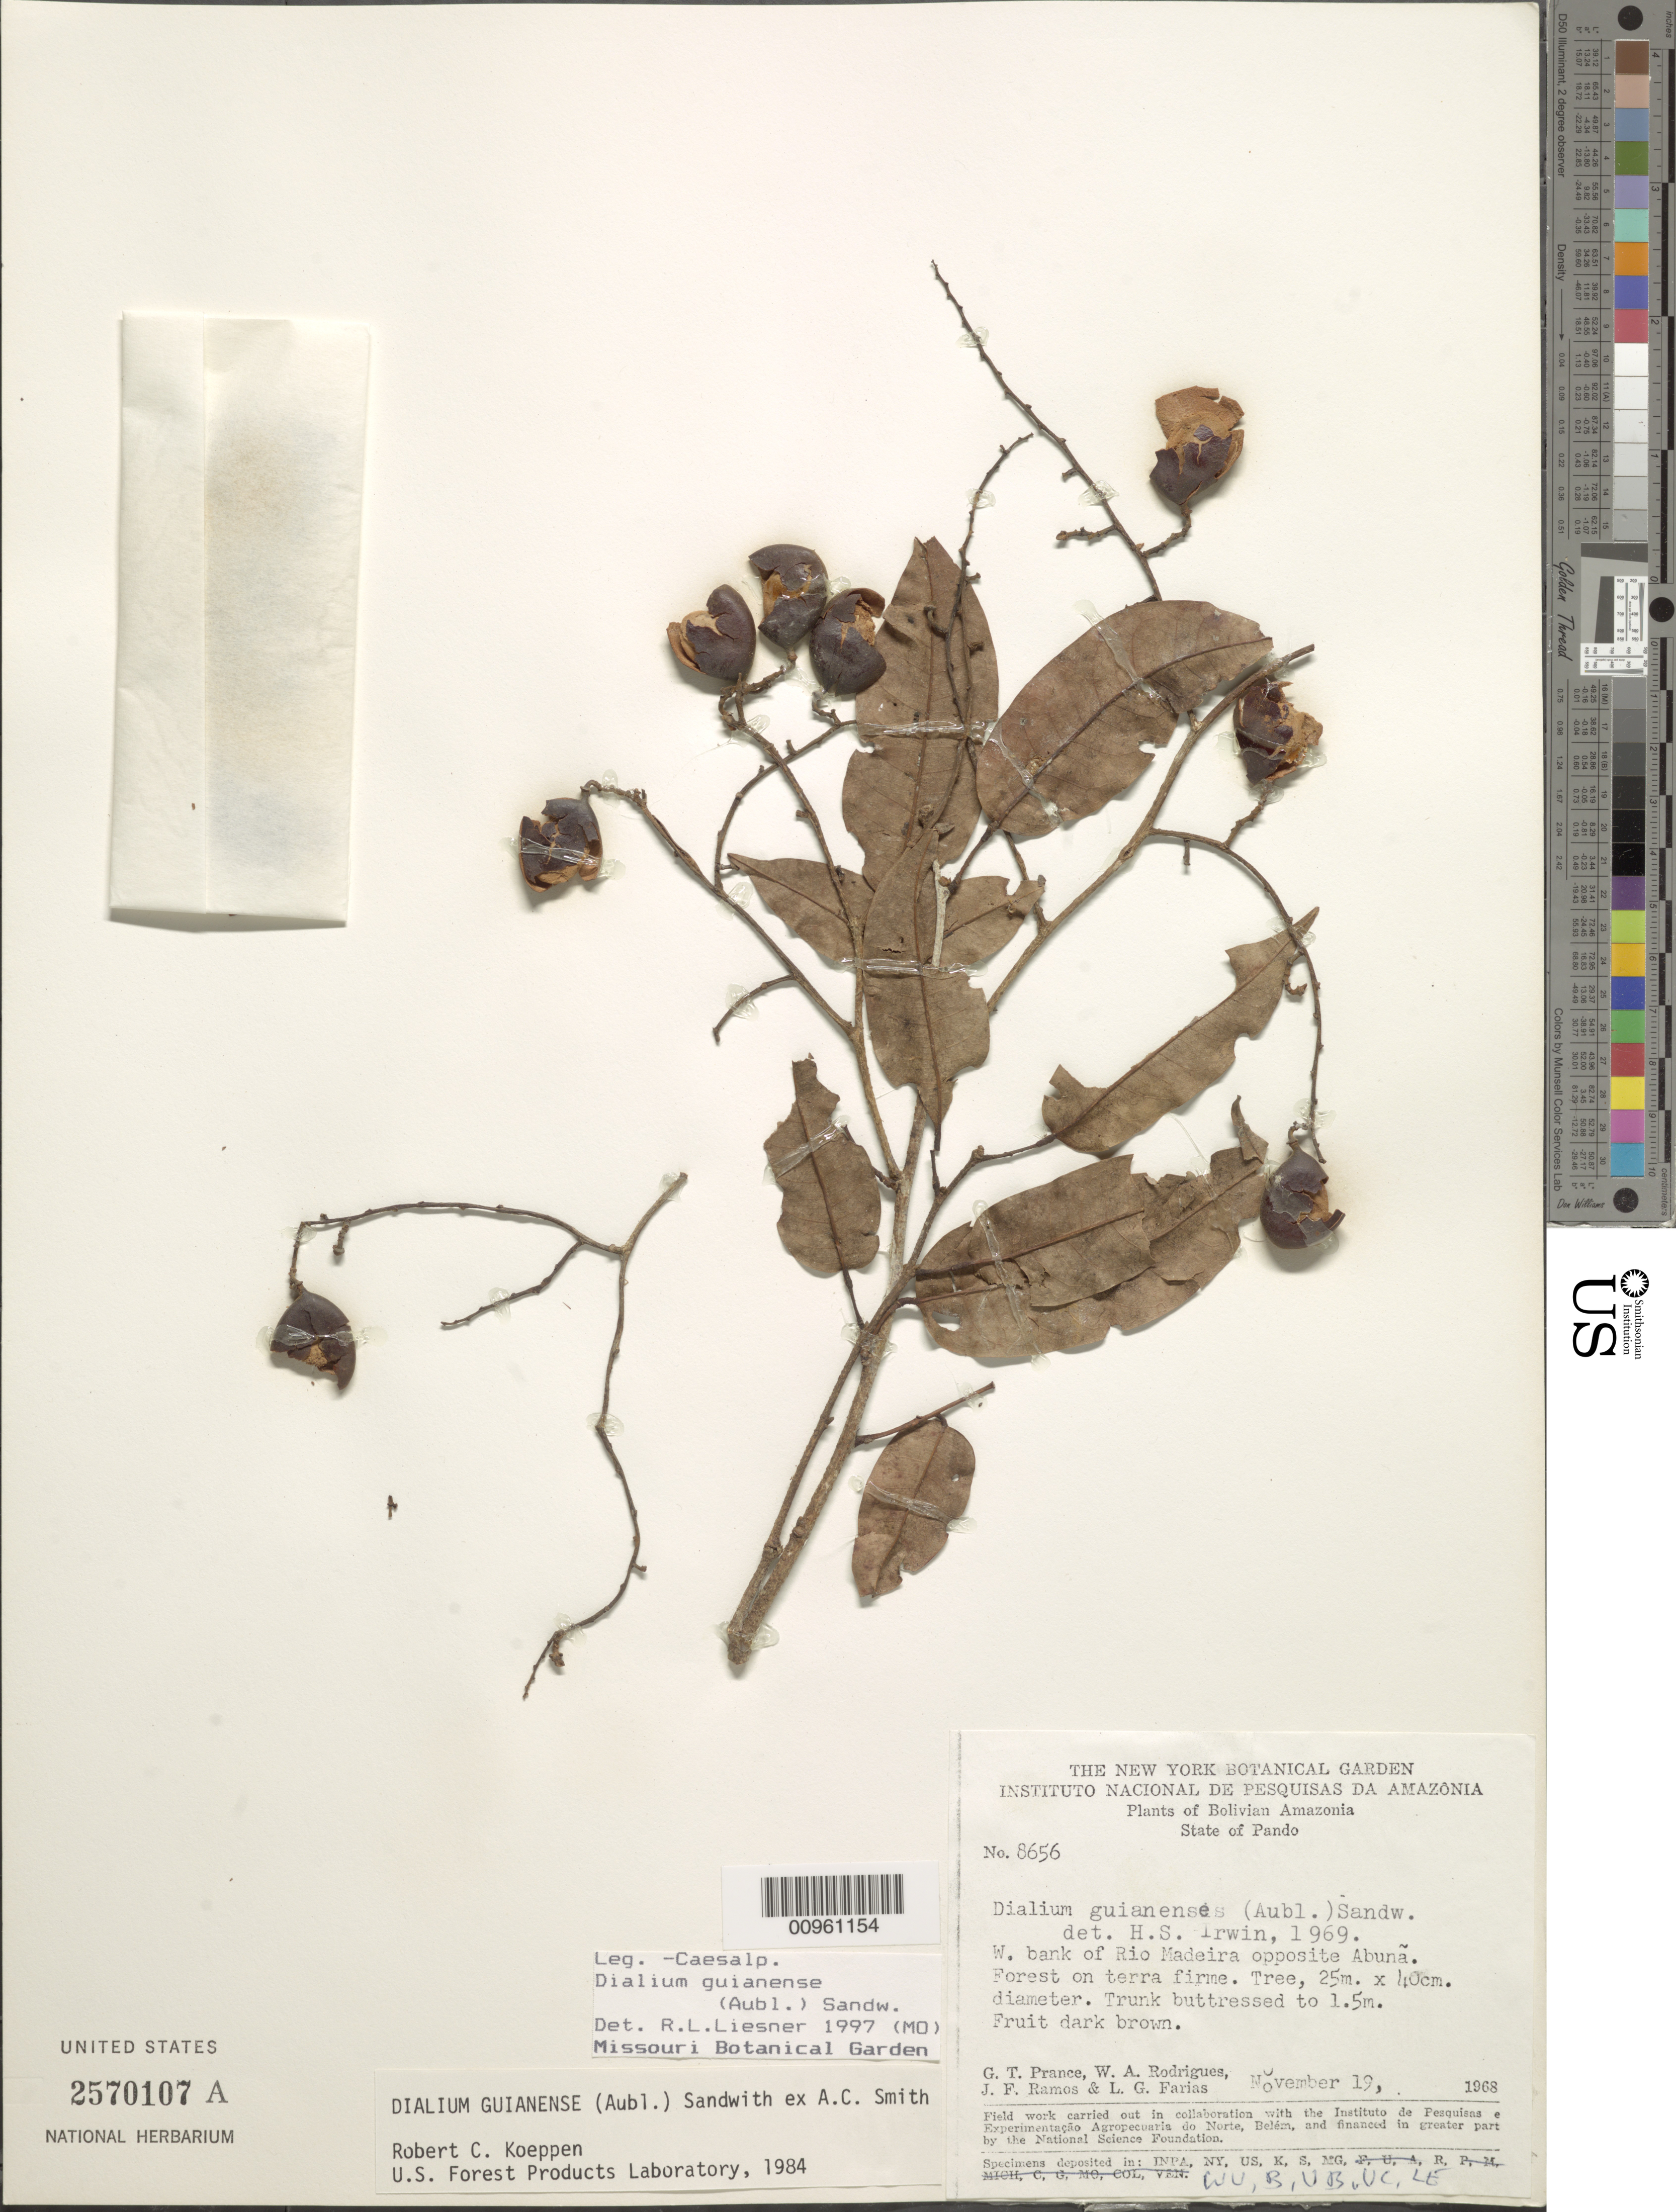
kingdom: Plantae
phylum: Tracheophyta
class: Magnoliopsida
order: Fabales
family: Fabaceae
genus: Dialium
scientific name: Dialium guianense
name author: (Aubl.) Sandwith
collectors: G. T. Prance, W. A. Rodrigues, J. F. Ramos & L. G. Farias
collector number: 8656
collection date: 1968-11-19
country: Bolivia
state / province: Pando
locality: W. bank of Rio Madeira opposite Abuna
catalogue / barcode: US 2570107A